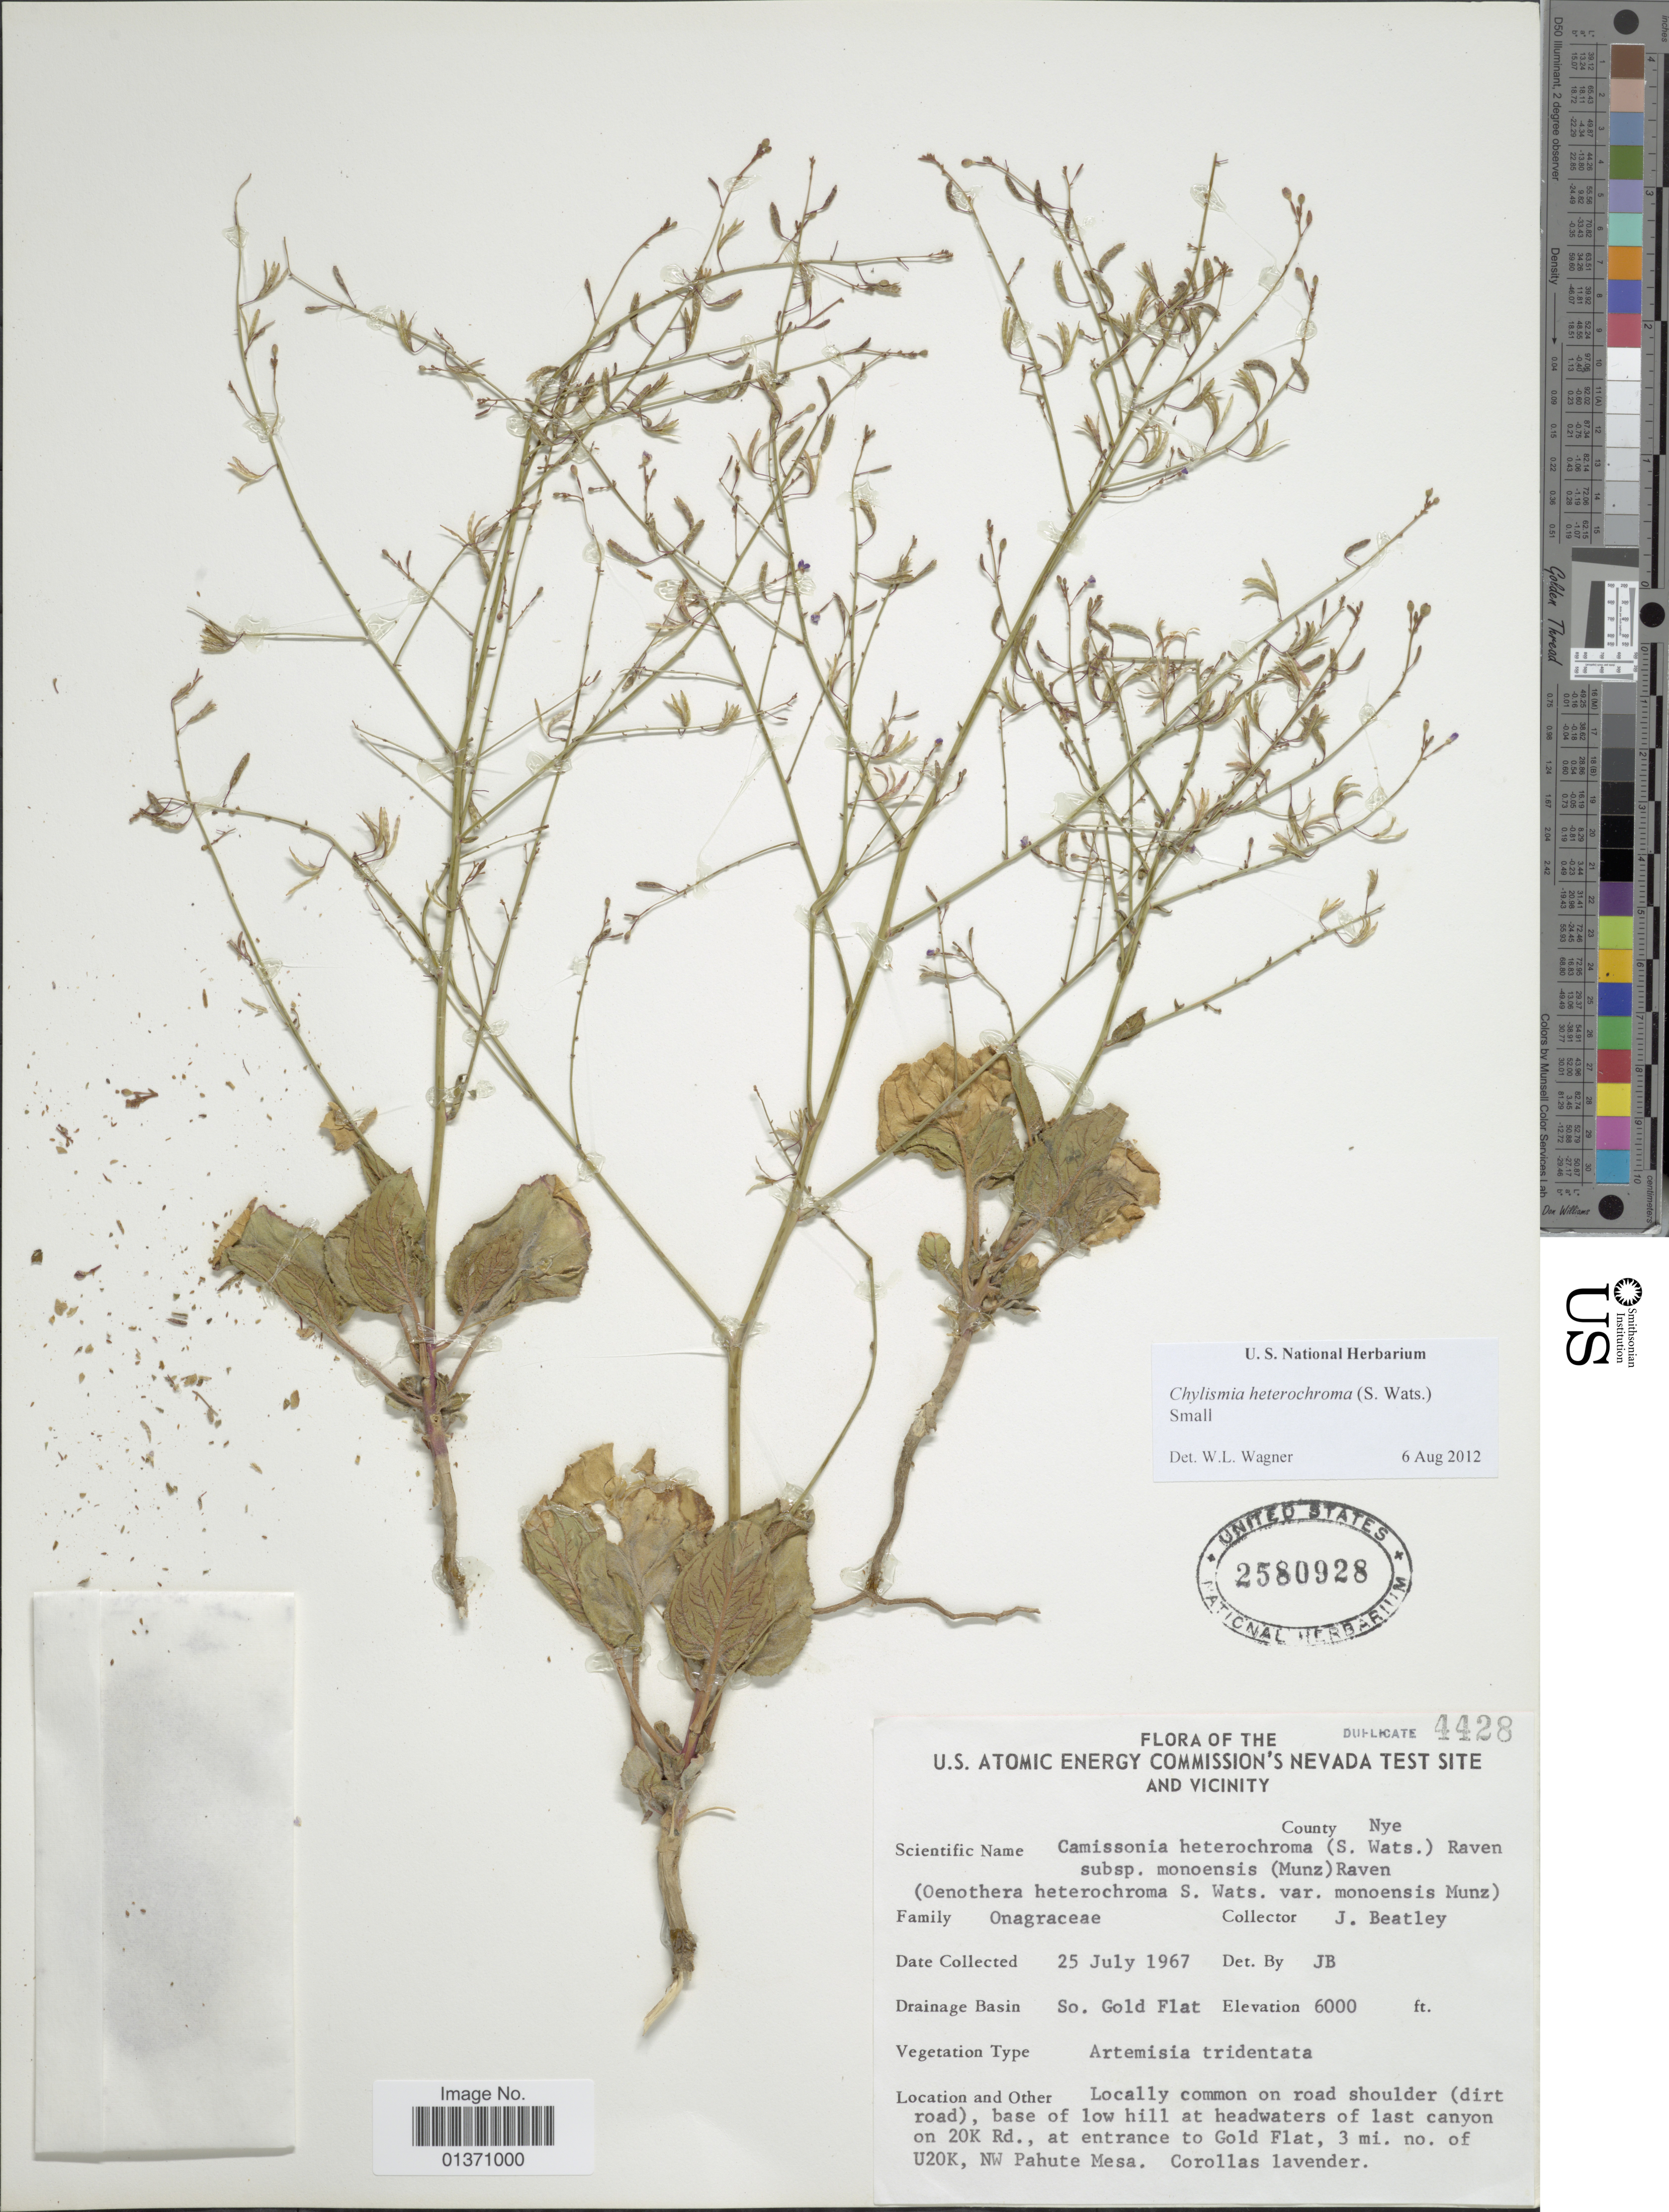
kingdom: Plantae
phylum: Tracheophyta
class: Magnoliopsida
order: Myrtales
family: Onagraceae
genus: Chylismia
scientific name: Chylismia heterochroma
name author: (S. Watson) Small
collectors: J. C. Beatley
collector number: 4428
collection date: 1967-07-25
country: United States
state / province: Nevada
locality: U. S. Atomic Energy Commission's Nevada Test Site and Vicinity, So. Gold Flat., locally common on road shoulder (dirt road), base of low hill at headwaters of last canyon on 20K Rd., at entrance to Gold Flat, 3 mi. no. of U20K, NW Pahute Mesa, County Nye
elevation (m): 1829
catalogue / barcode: US 2580928